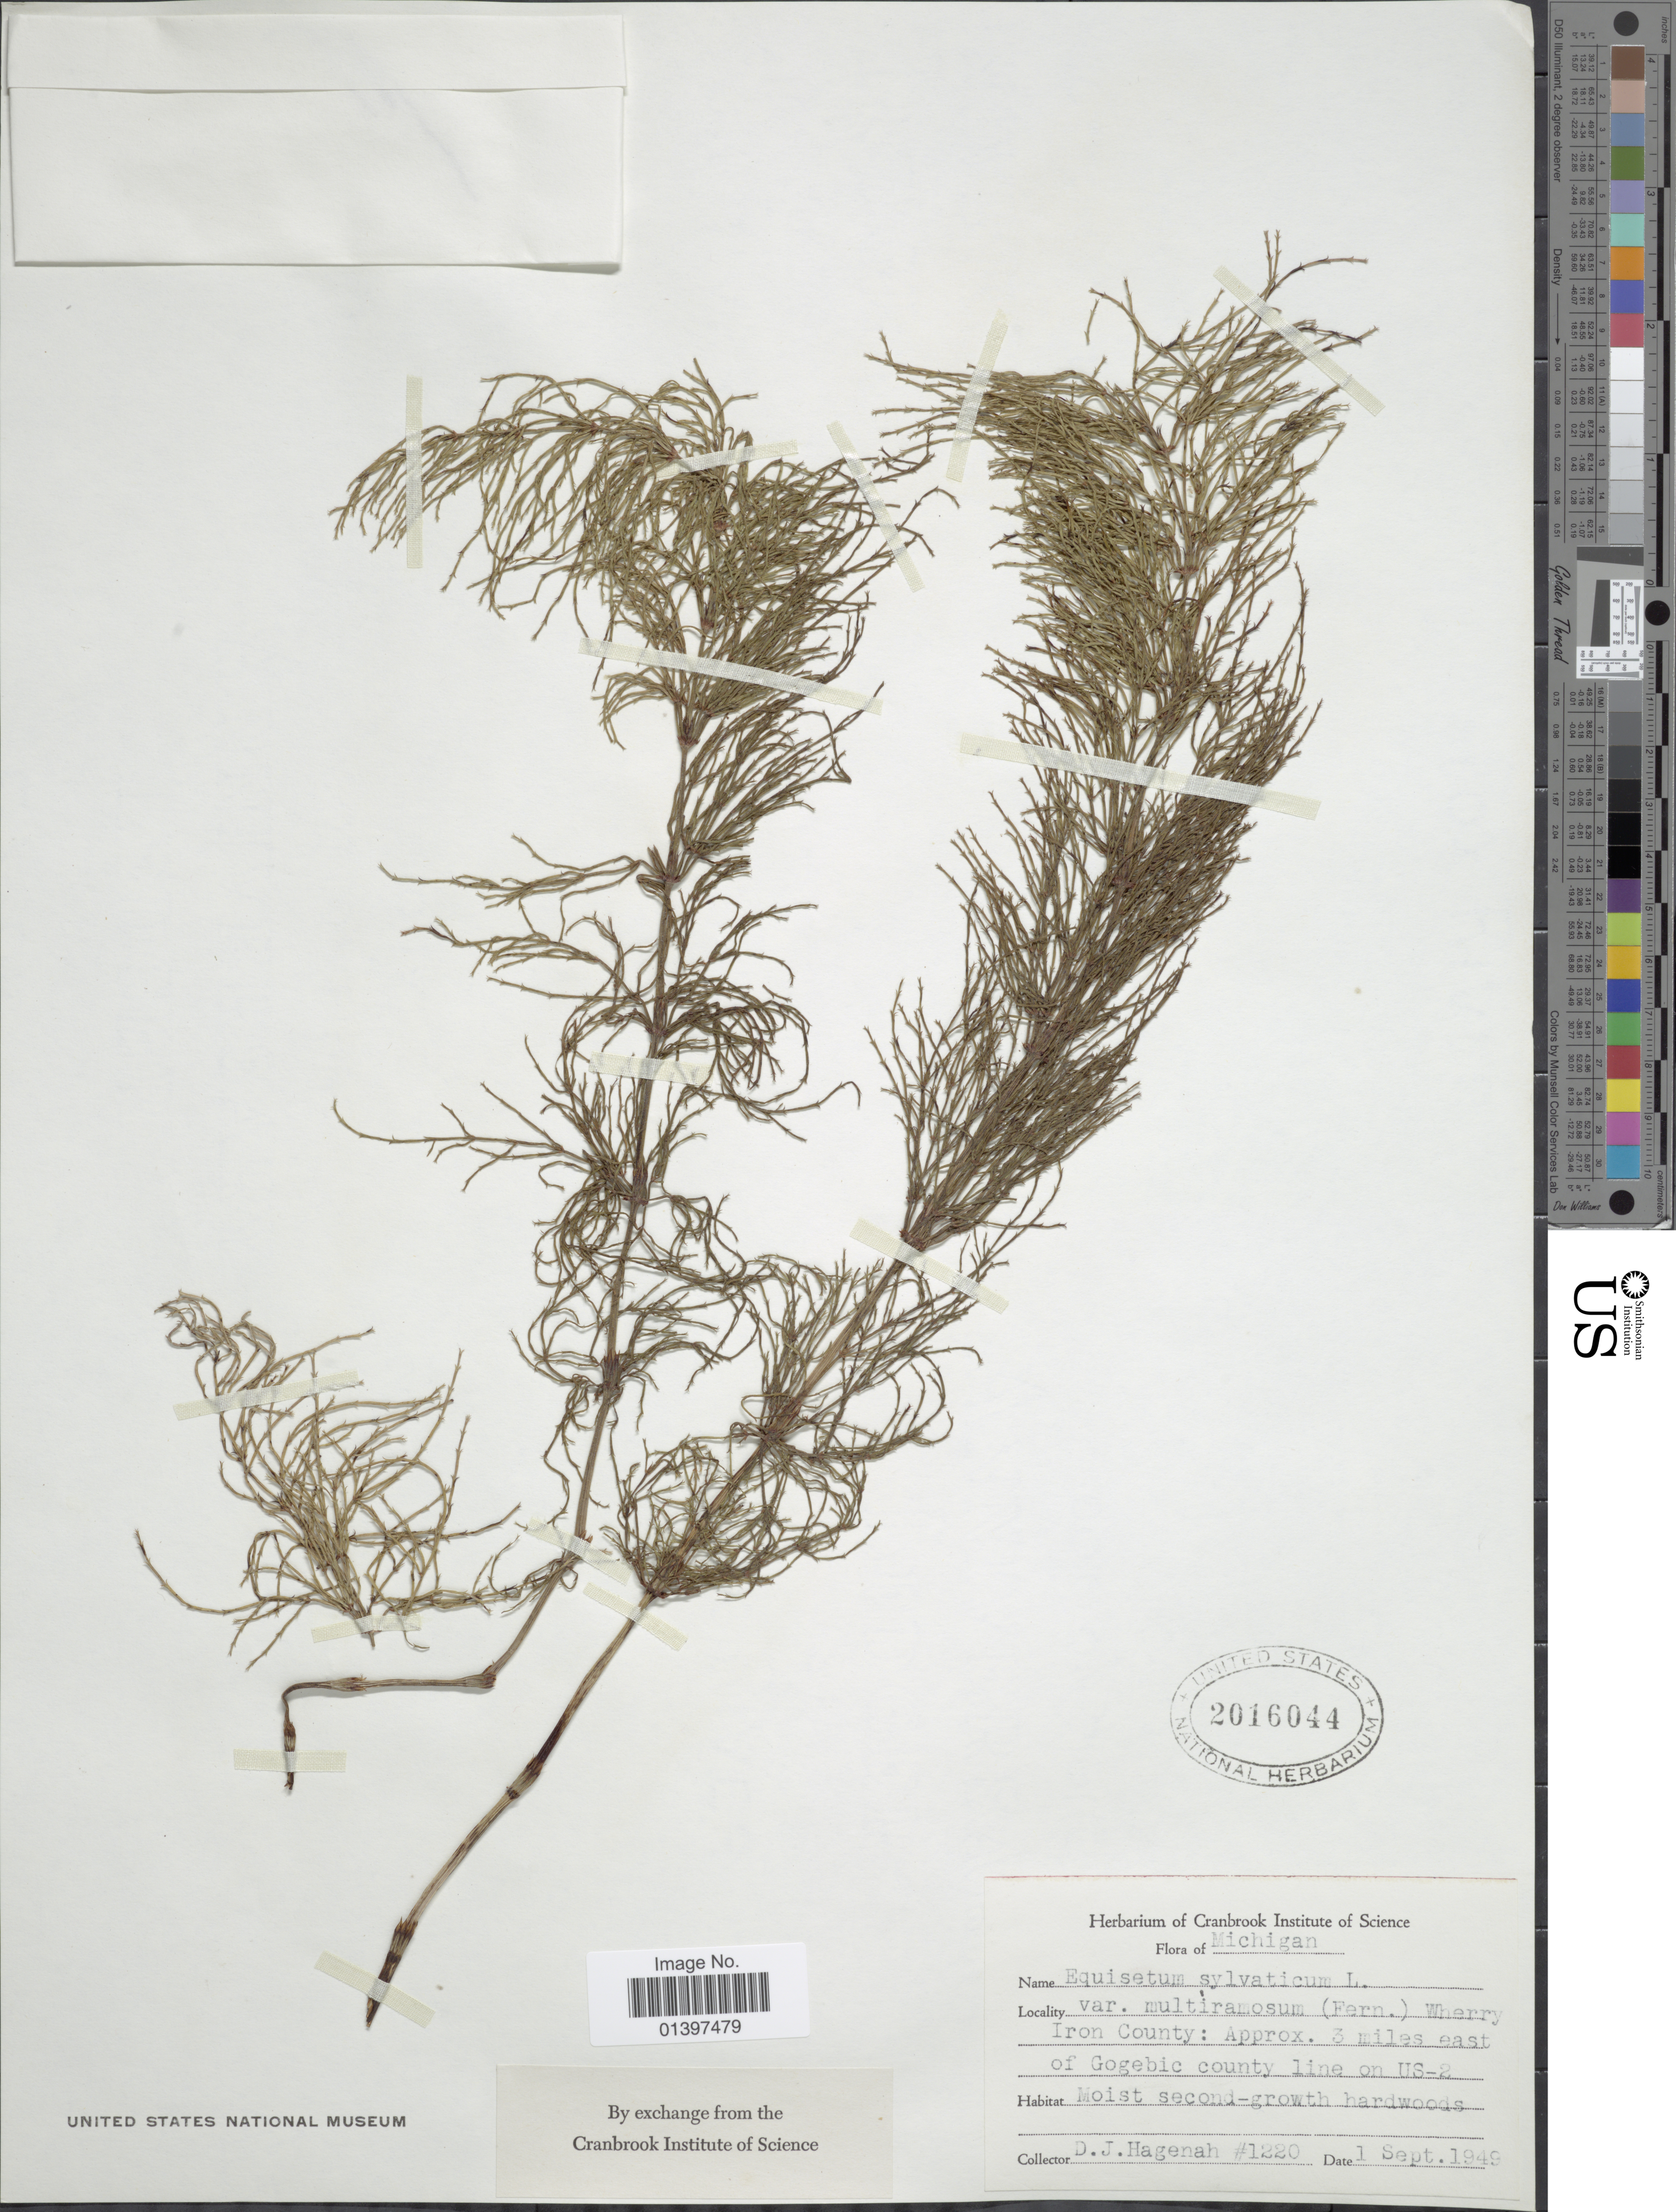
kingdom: Plantae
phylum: Tracheophyta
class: Polypodiopsida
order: Equisetales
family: Equisetaceae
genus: Equisetum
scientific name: Equisetum sylvaticum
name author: L.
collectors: D. Hagenah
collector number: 1220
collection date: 1949-09-01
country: United States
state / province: Michigan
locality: Iron County: approx. 3 miles east of Gogebic county line on US-2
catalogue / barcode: US 2016044